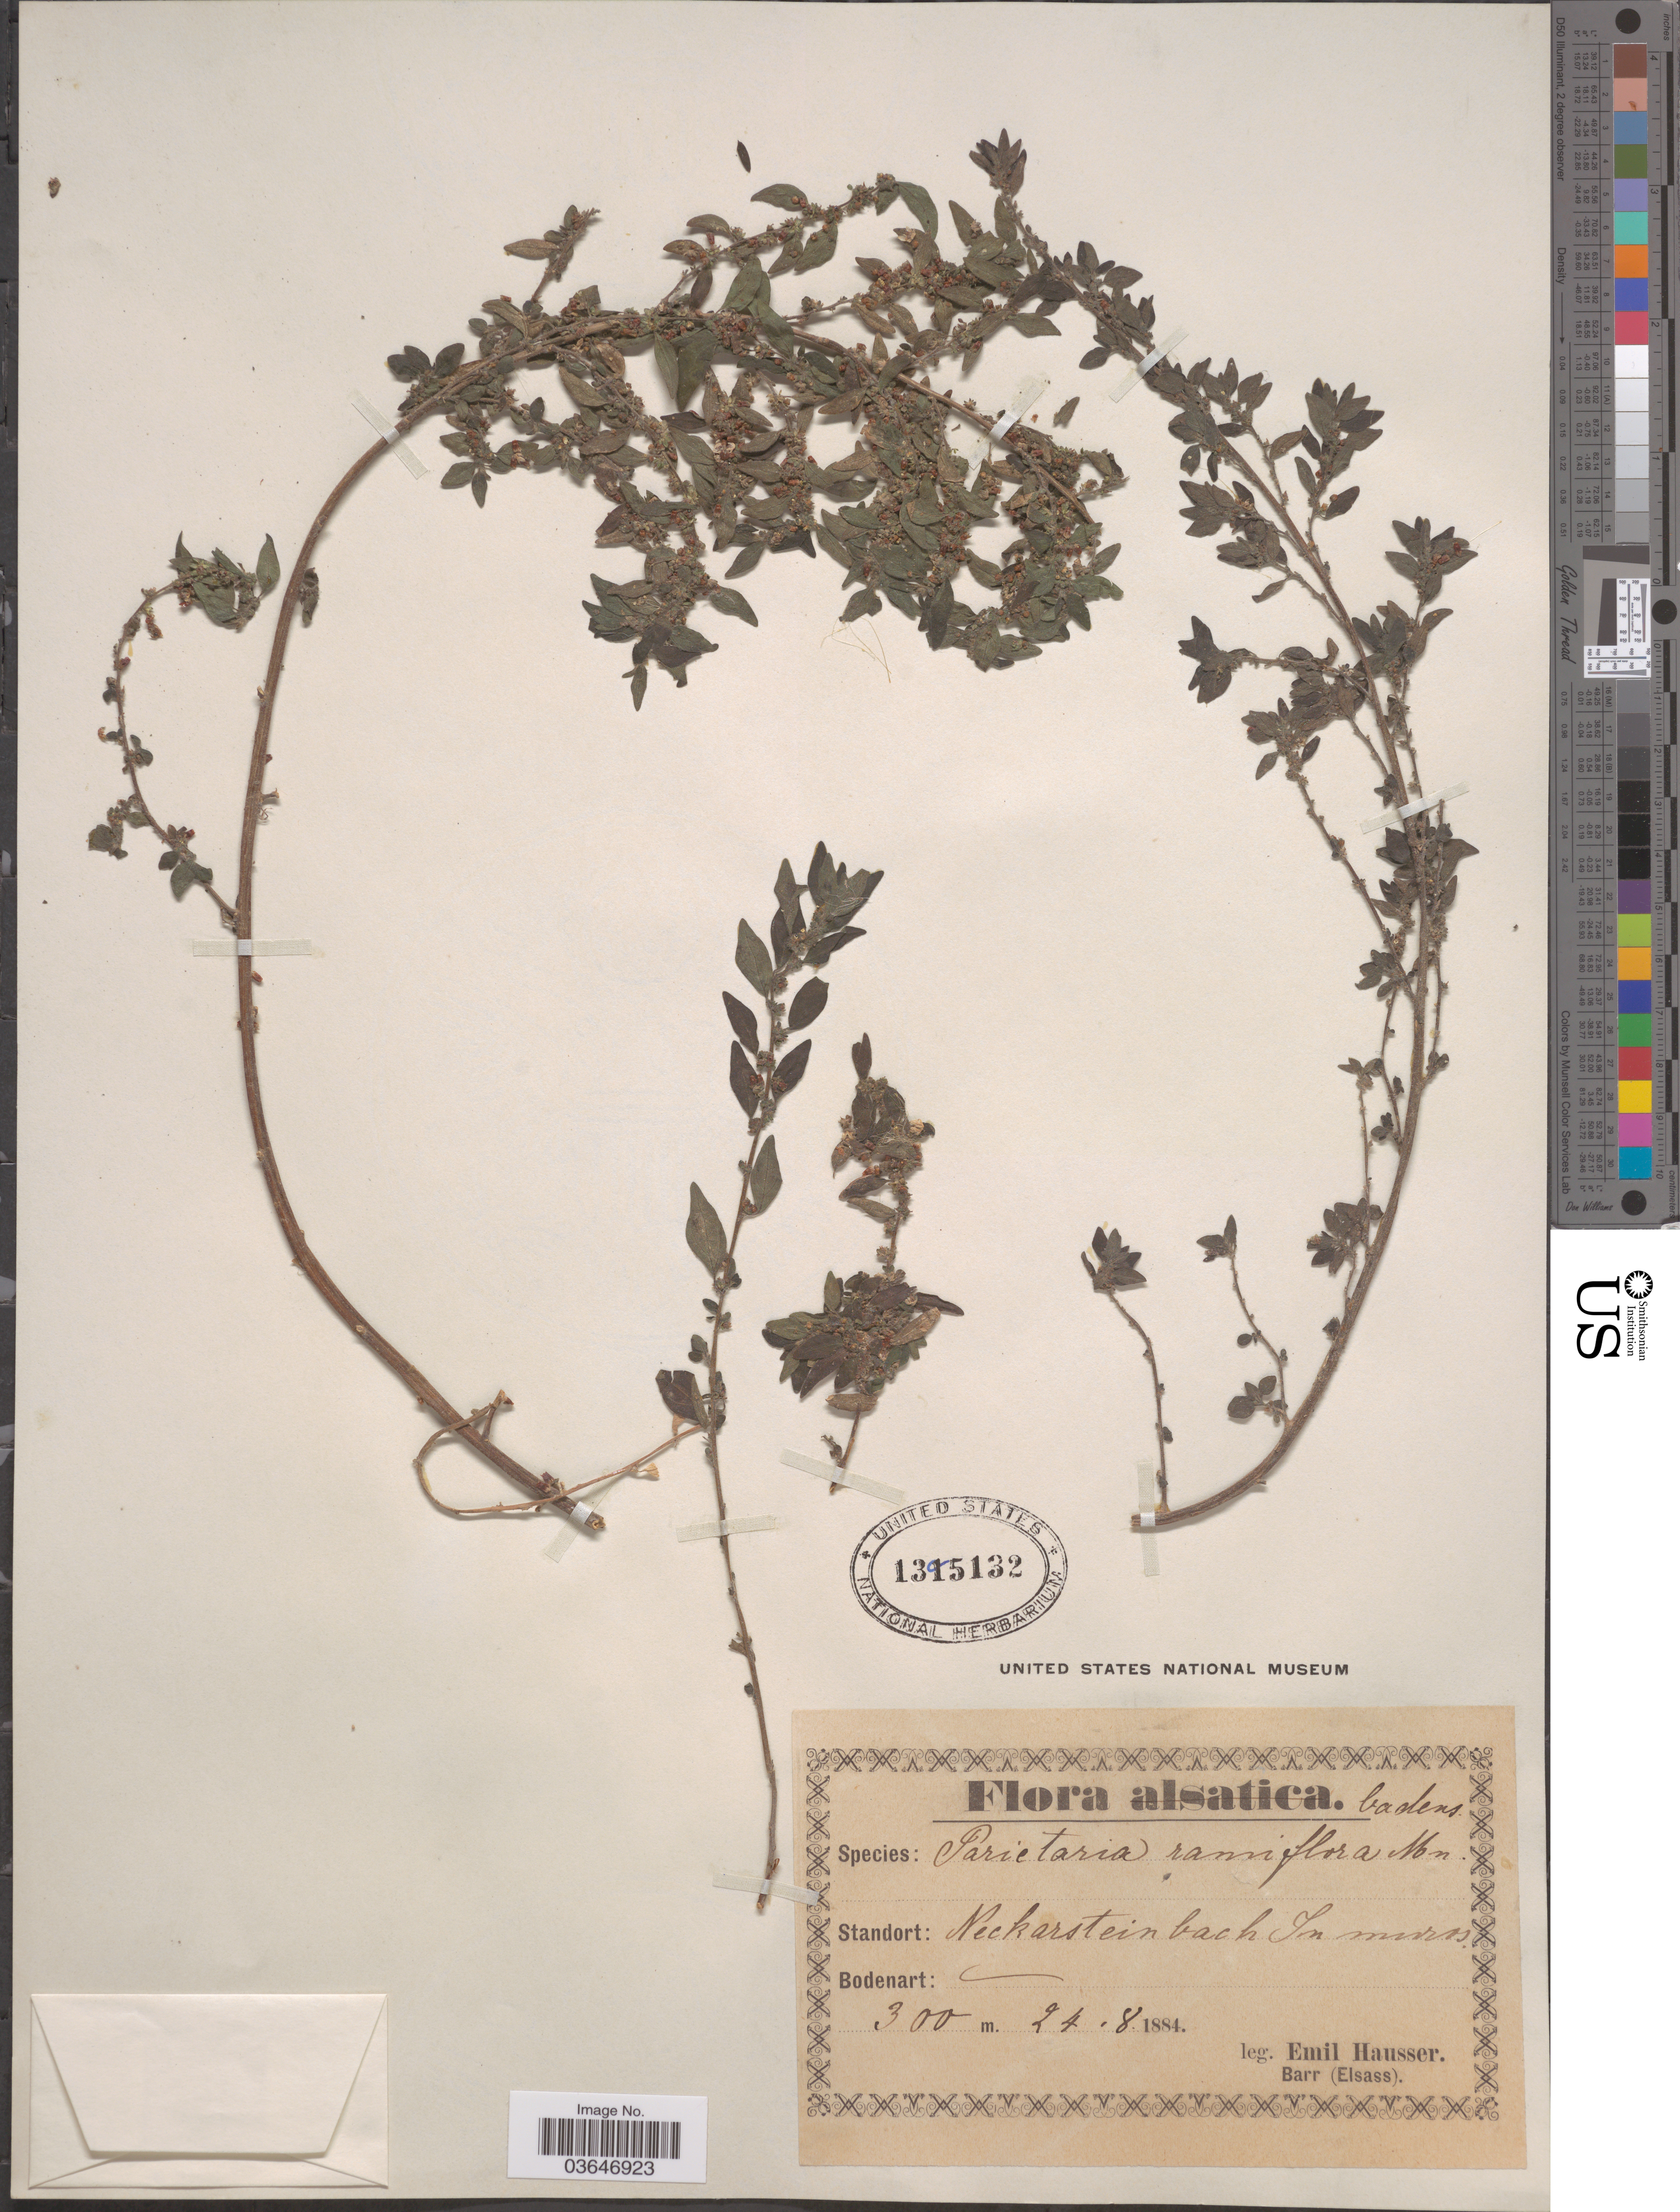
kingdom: Plantae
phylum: Tracheophyta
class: Magnoliopsida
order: Rosales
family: Urticaceae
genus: Parietaria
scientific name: Parietaria ramiflora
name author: Moench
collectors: E. Hausser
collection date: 1884-08-24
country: Germany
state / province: Baden-Württemberg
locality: Badens. Neckarstein bach in muros [interpreted].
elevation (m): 300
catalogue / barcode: US 1395132